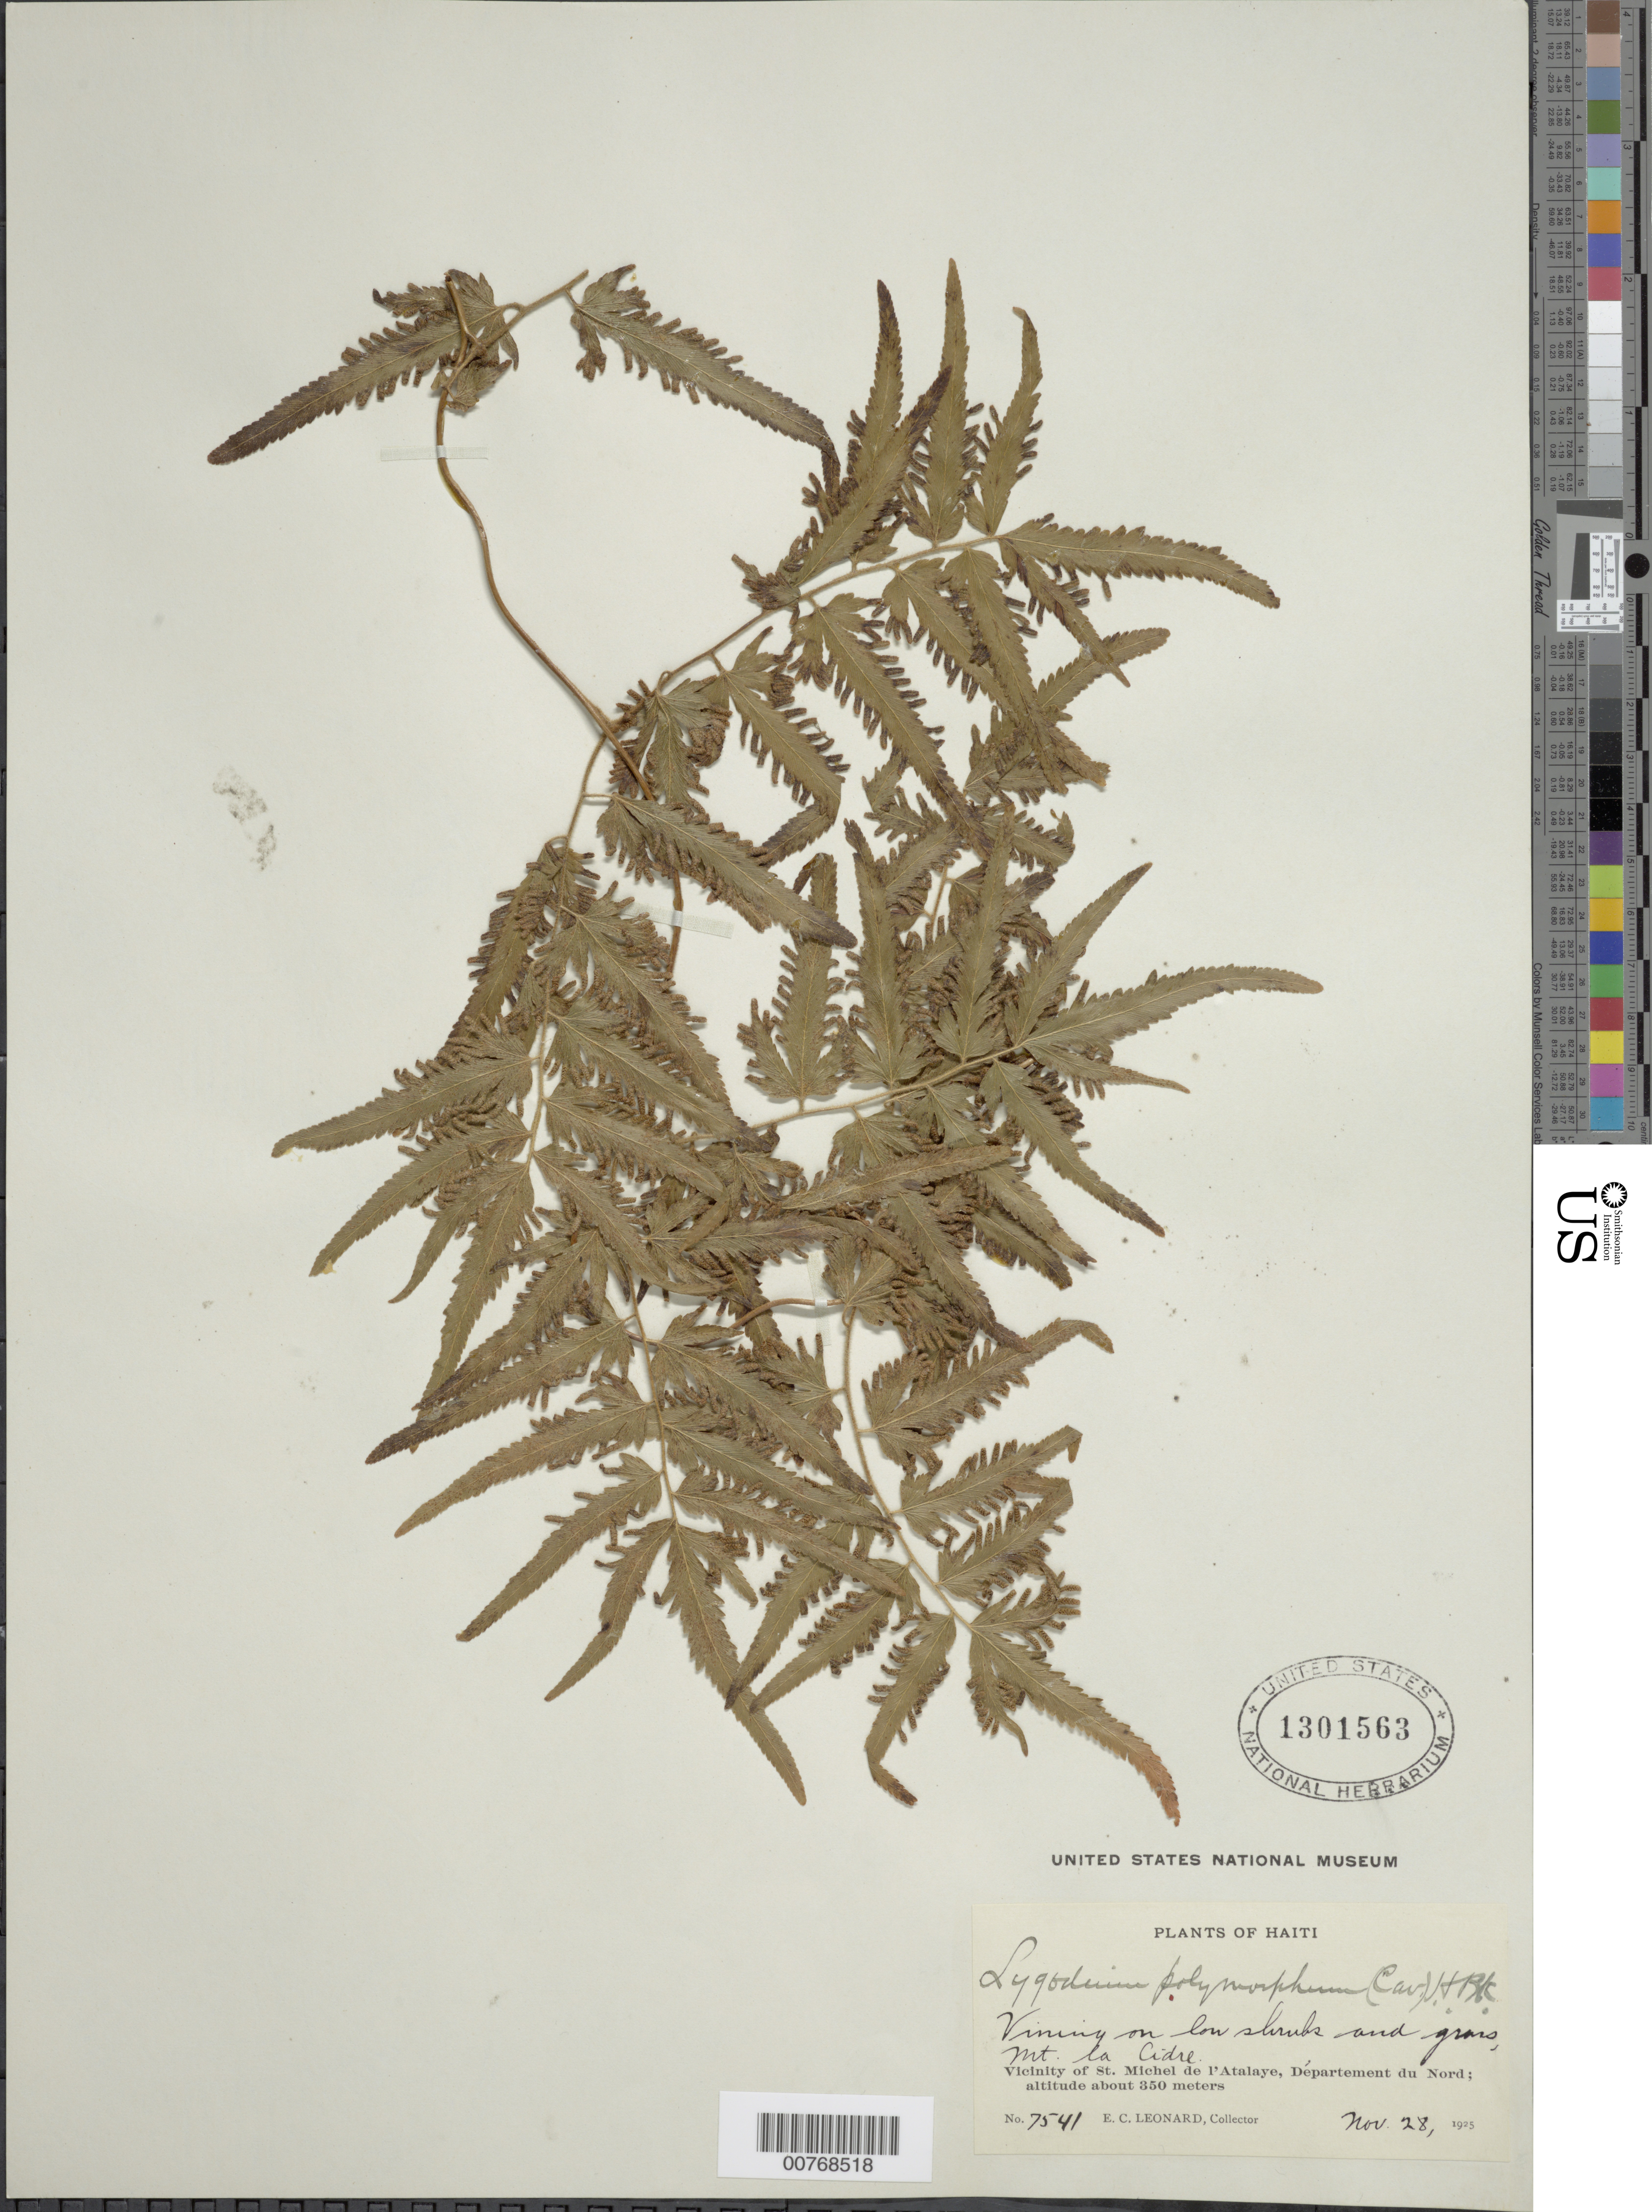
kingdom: Plantae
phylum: Tracheophyta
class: Polypodiopsida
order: Schizaeales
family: Lygodiaceae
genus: Lygodium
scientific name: Lygodium venustum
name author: Sw.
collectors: E. C. Leonard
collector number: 7541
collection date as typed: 28 Nov 1925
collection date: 1925-11-28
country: Haiti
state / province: Nord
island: Hispaniola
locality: Vicinity of St. Michel de l'Atalaye, Departement du Nord. Mt. La Cidre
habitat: Vining on low shrubs and grass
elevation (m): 350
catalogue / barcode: US 1301563